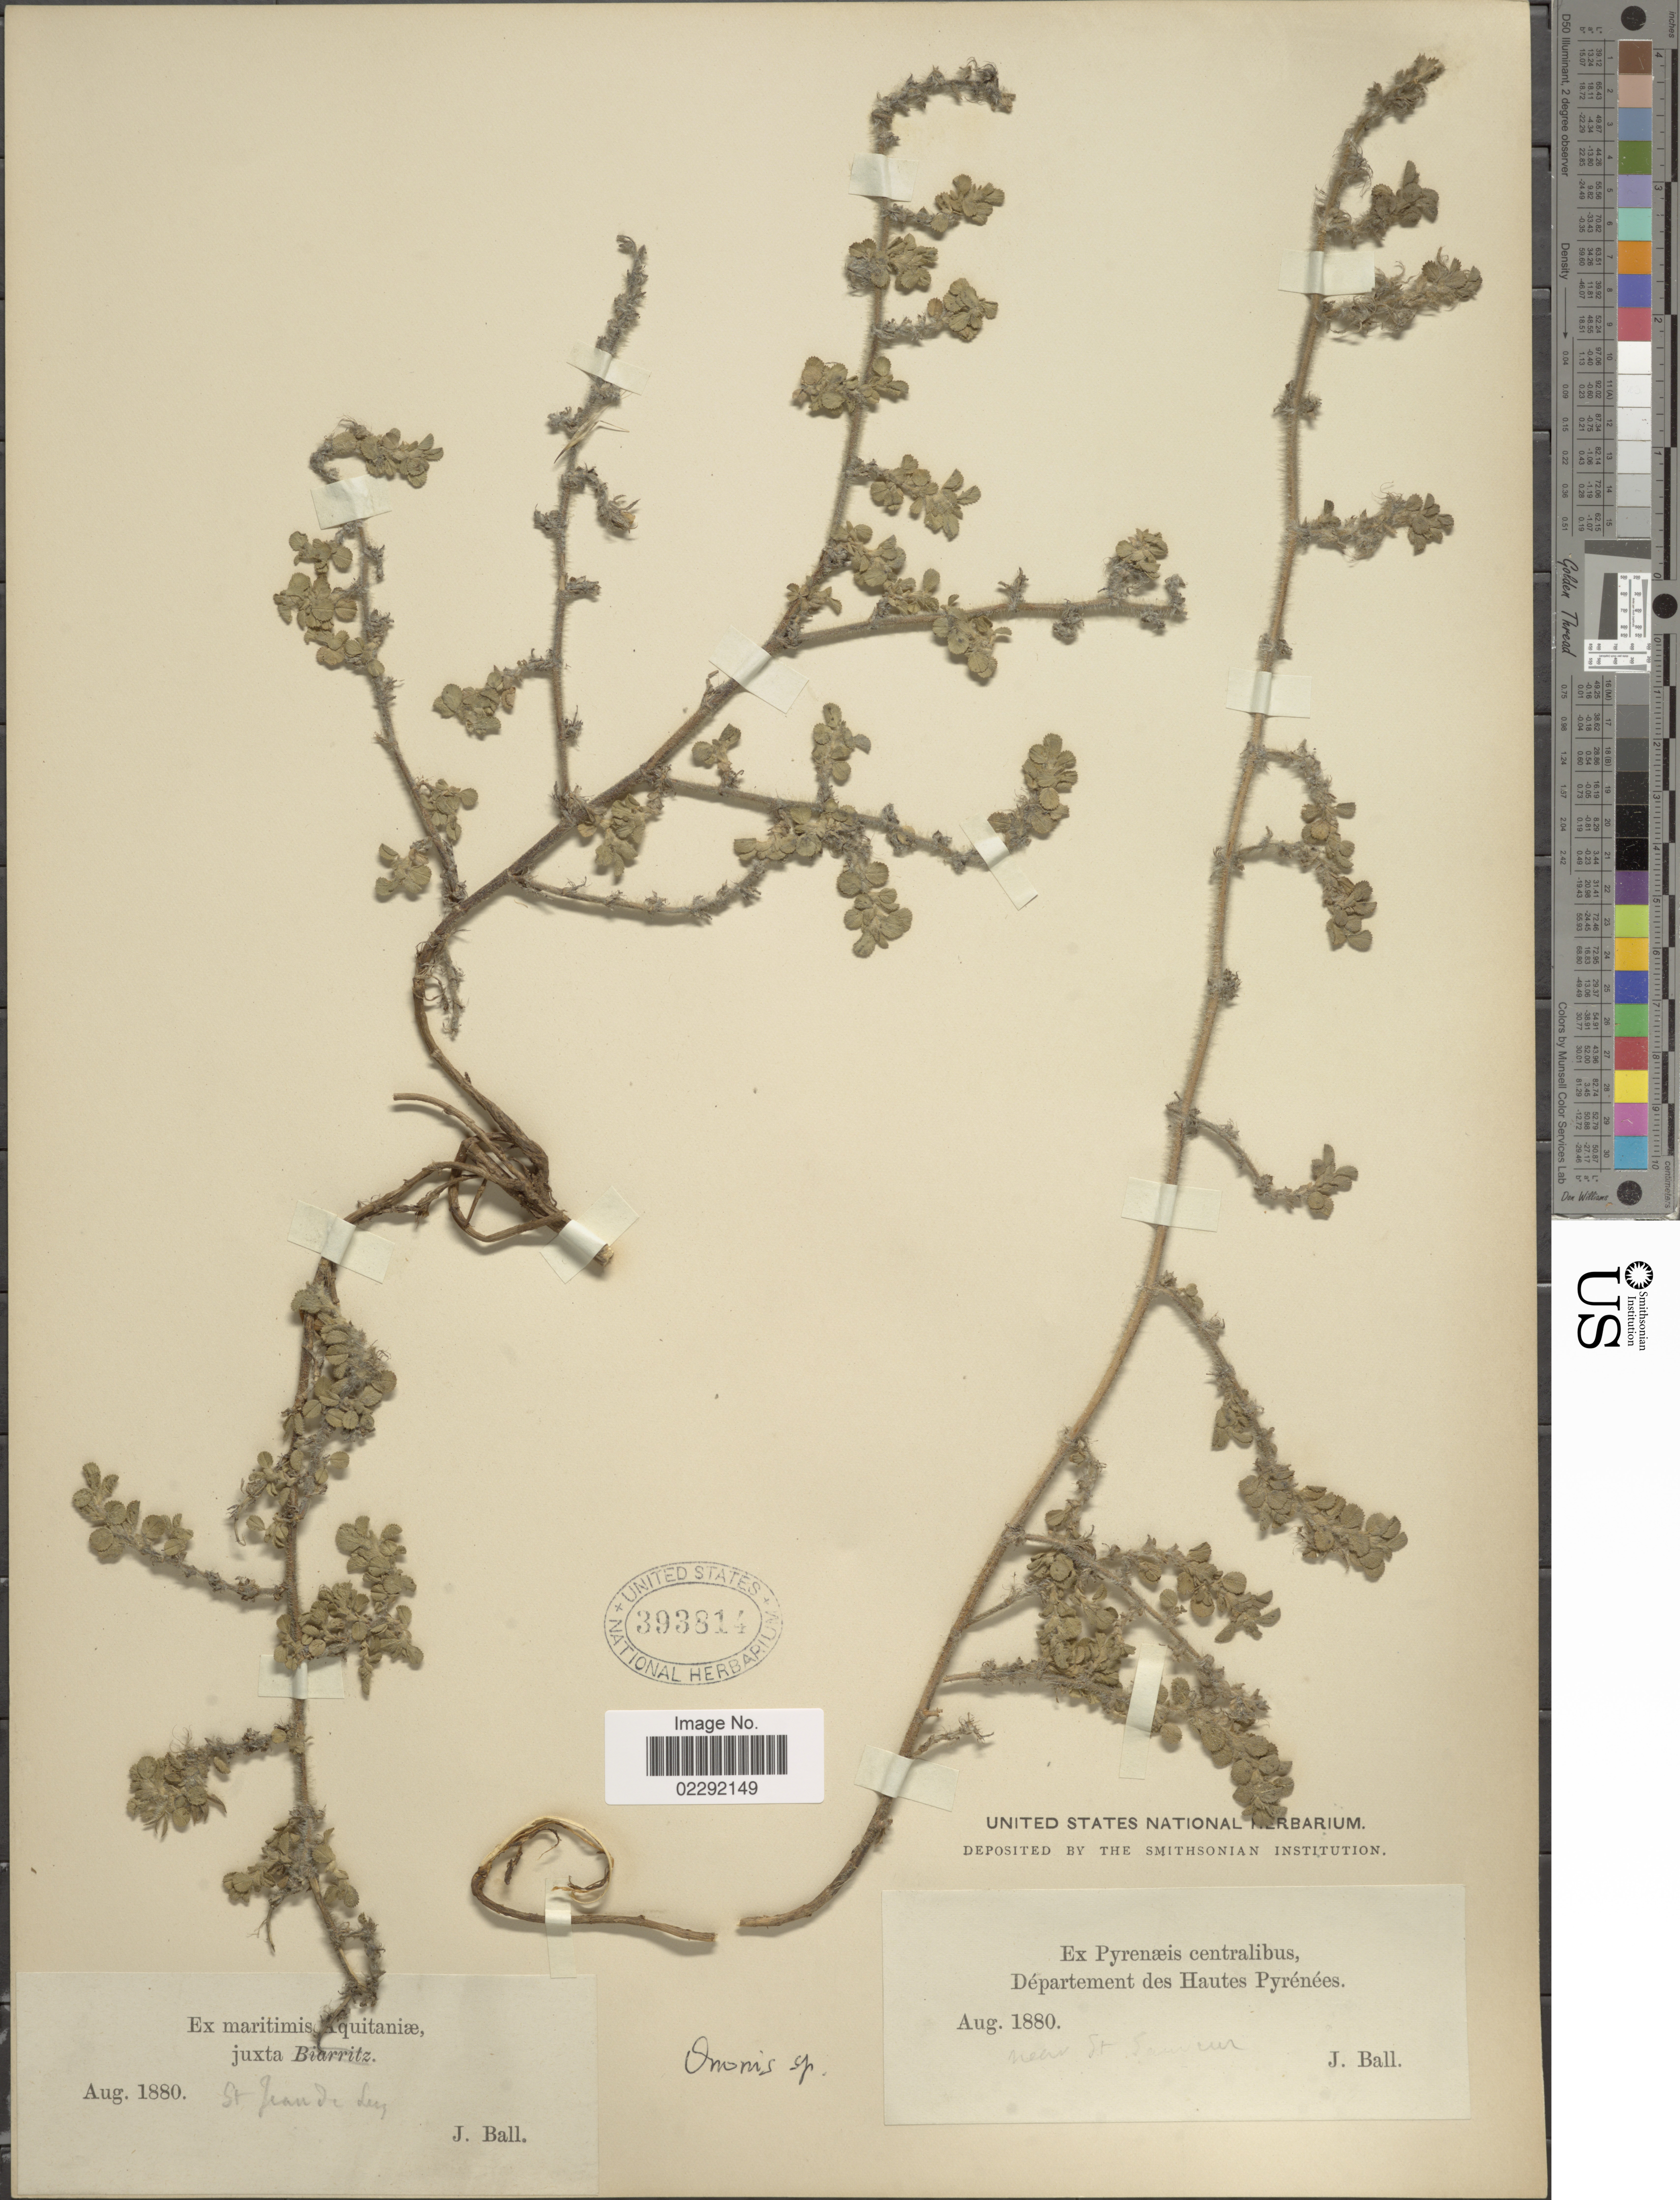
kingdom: Plantae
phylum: Tracheophyta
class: Magnoliopsida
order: Fabales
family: Fabaceae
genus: Ononis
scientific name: Ononis sp.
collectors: J. Ball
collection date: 1880-08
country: France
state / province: Occitanie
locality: Pyrenaeis centralibus, Departement des Hautes Pyrenes.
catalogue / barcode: US 393814